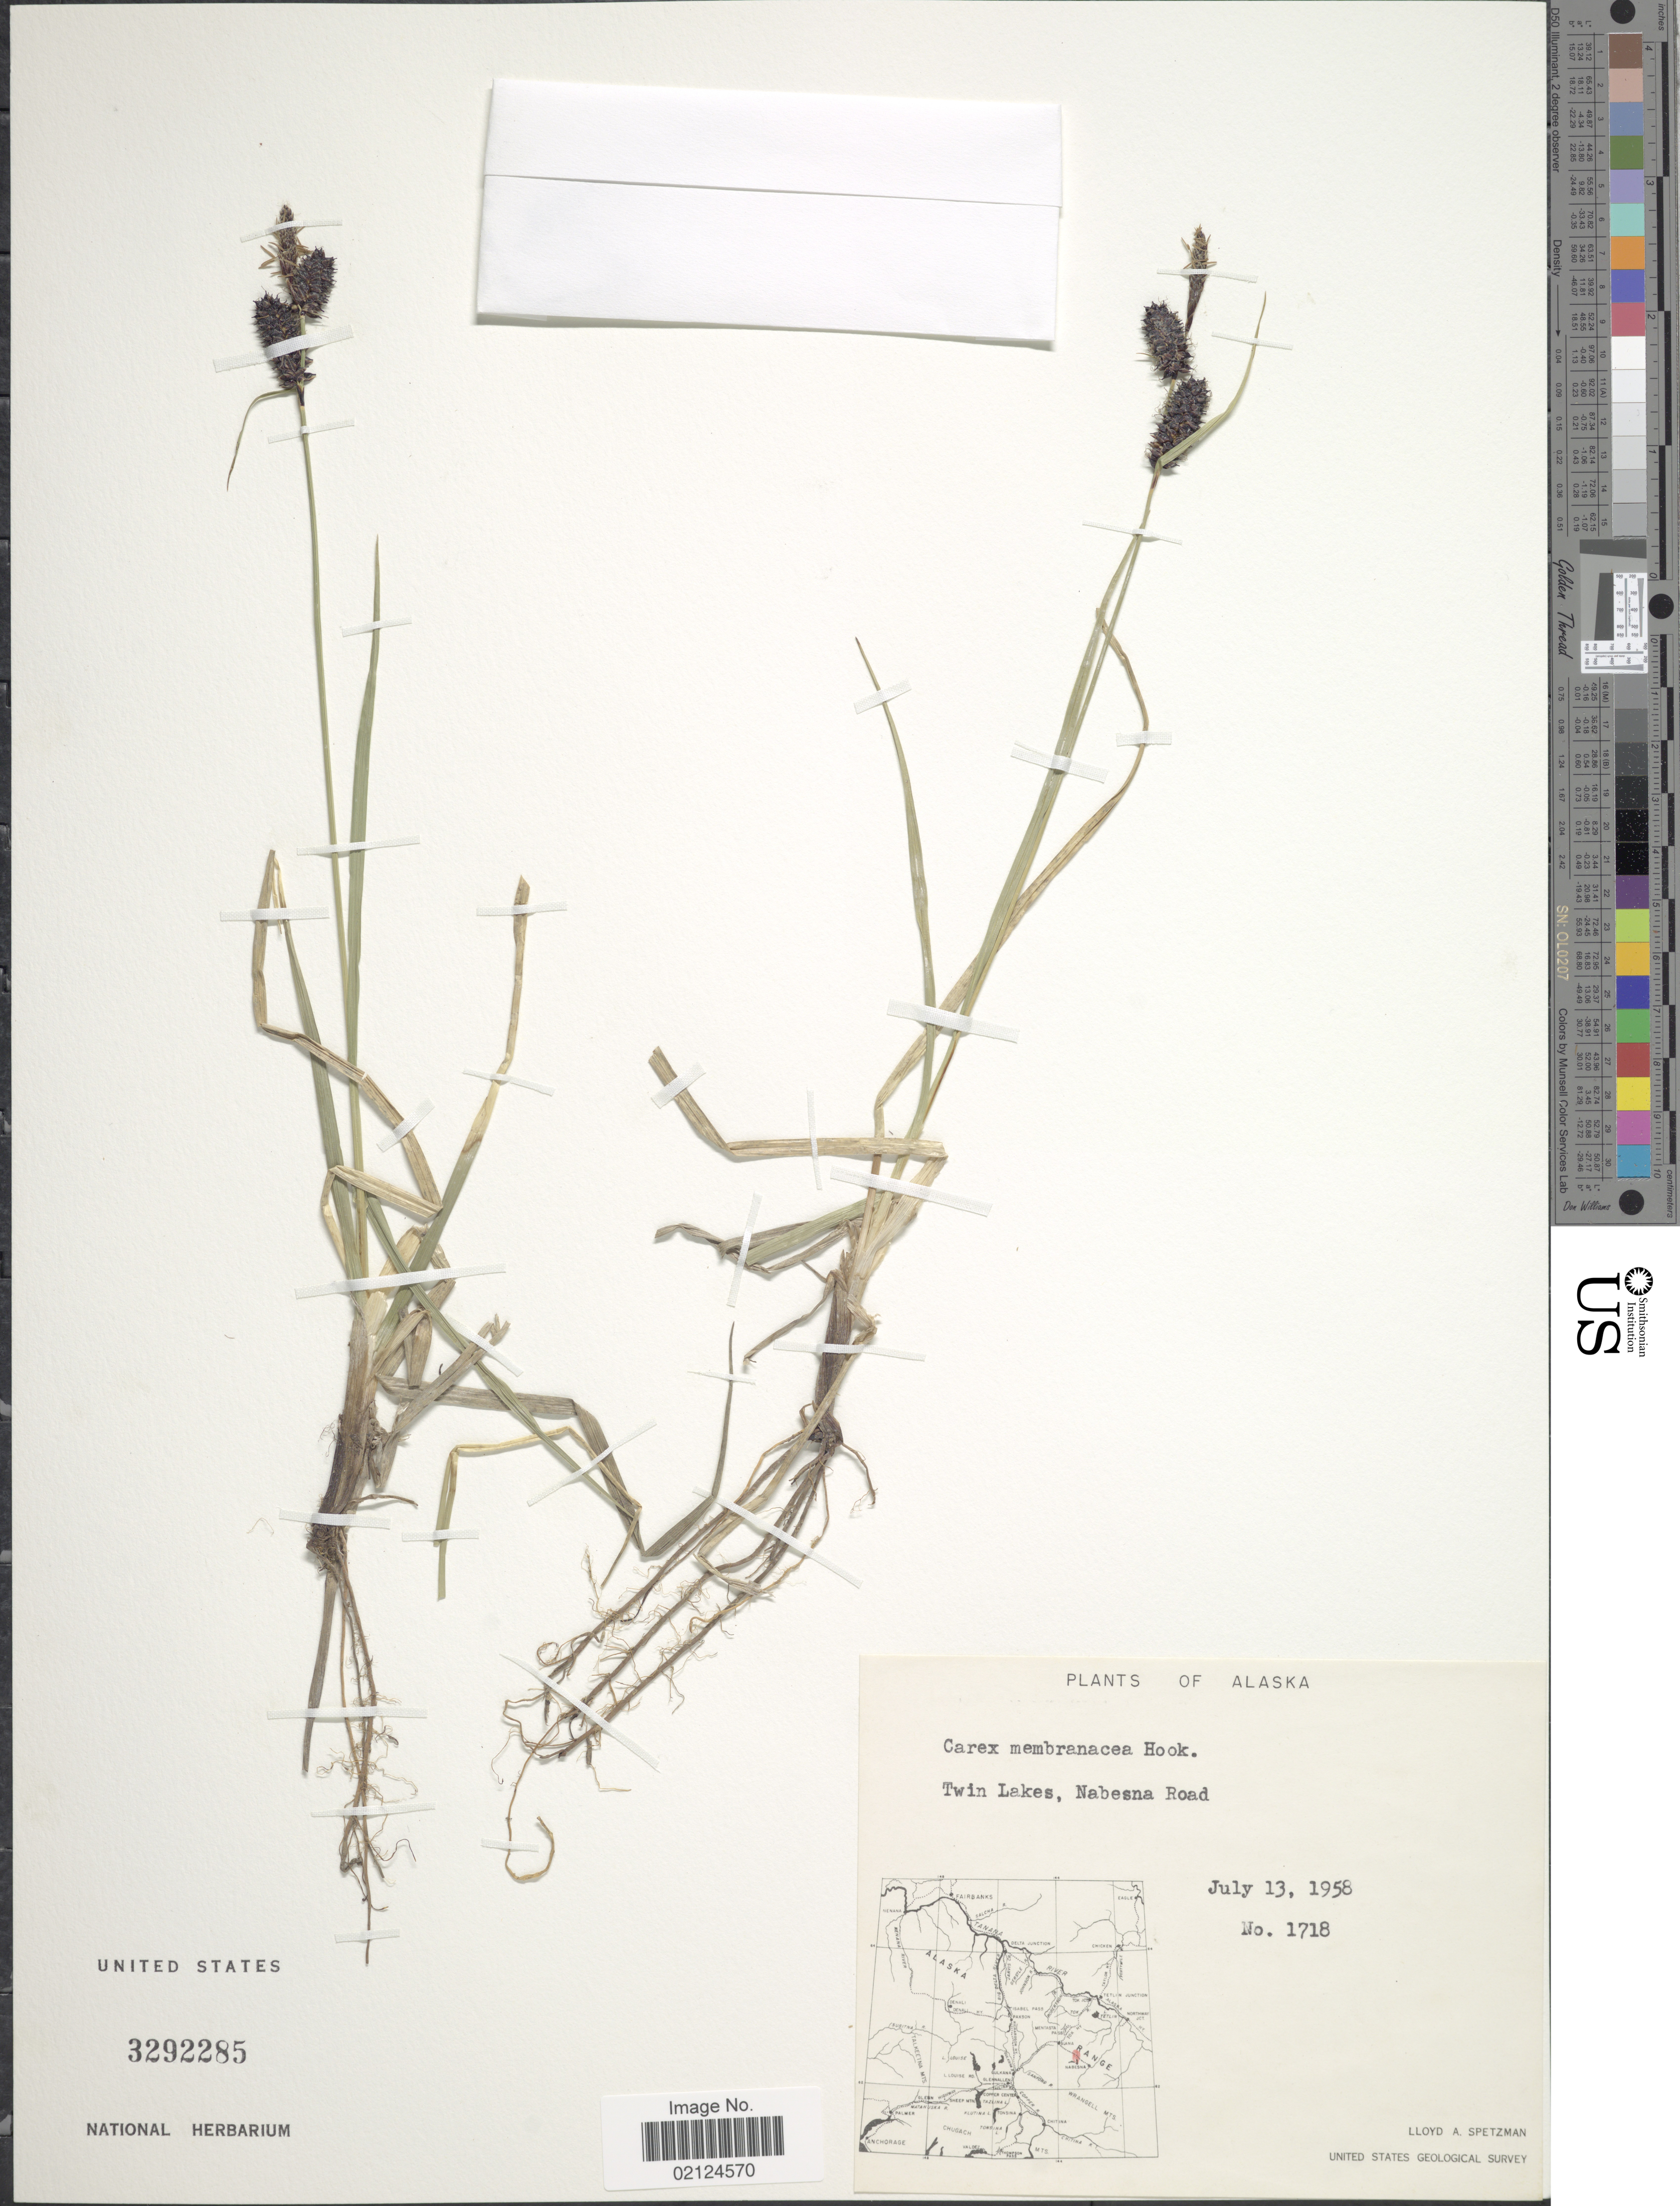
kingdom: Plantae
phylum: Tracheophyta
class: Liliopsida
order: Poales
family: Cyperaceae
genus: Carex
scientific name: Carex membranacea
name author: Hook.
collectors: L. Spetzman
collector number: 1718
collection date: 1958-07-13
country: United States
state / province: Alaska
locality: Twin Lakes, Nabesna Road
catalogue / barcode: US 3292285